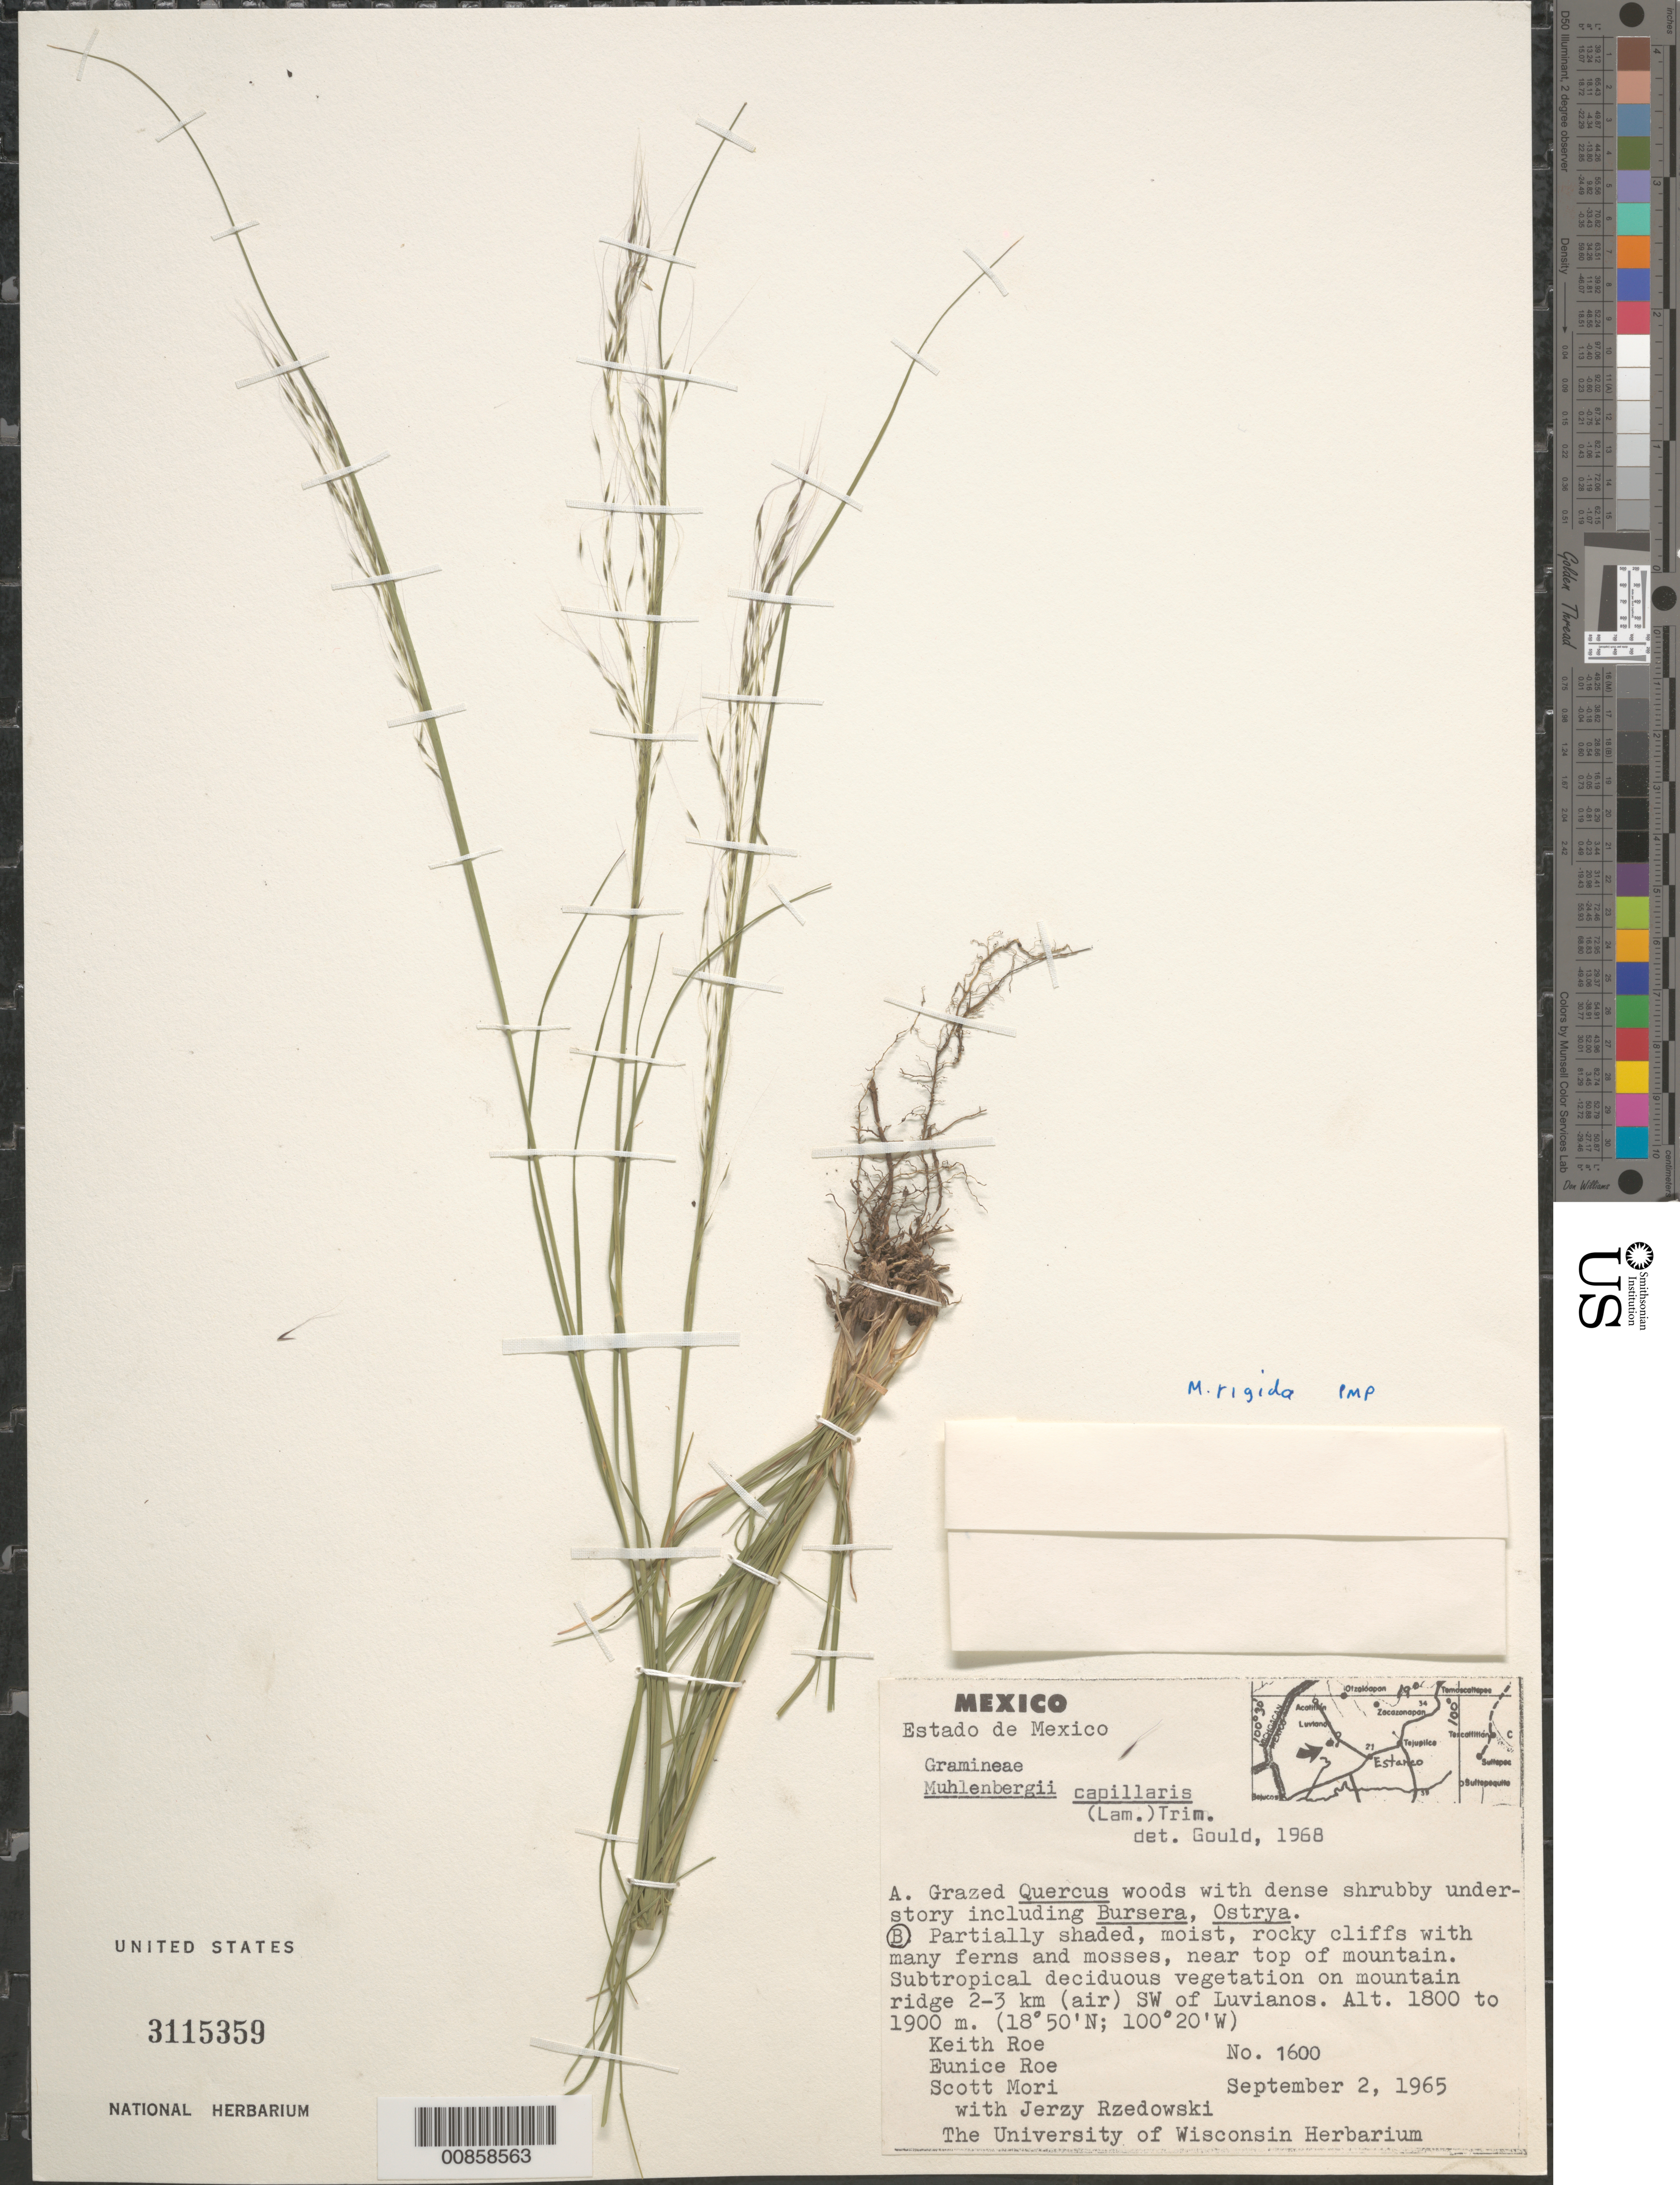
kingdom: Plantae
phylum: Tracheophyta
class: Liliopsida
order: Poales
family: Poaceae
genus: Muhlenbergia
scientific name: Muhlenbergia rigida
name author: (Kunth) Kunth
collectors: K. E. Roe, E. Roe, S. Mori & J. Rzedowski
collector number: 1600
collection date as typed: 02 Sep 1965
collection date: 1965-09-02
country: Mexico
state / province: México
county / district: Tejupilco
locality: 2-3 km (air) SW of Luvianos, mpio. Tejupilco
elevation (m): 1800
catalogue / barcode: US 3115359